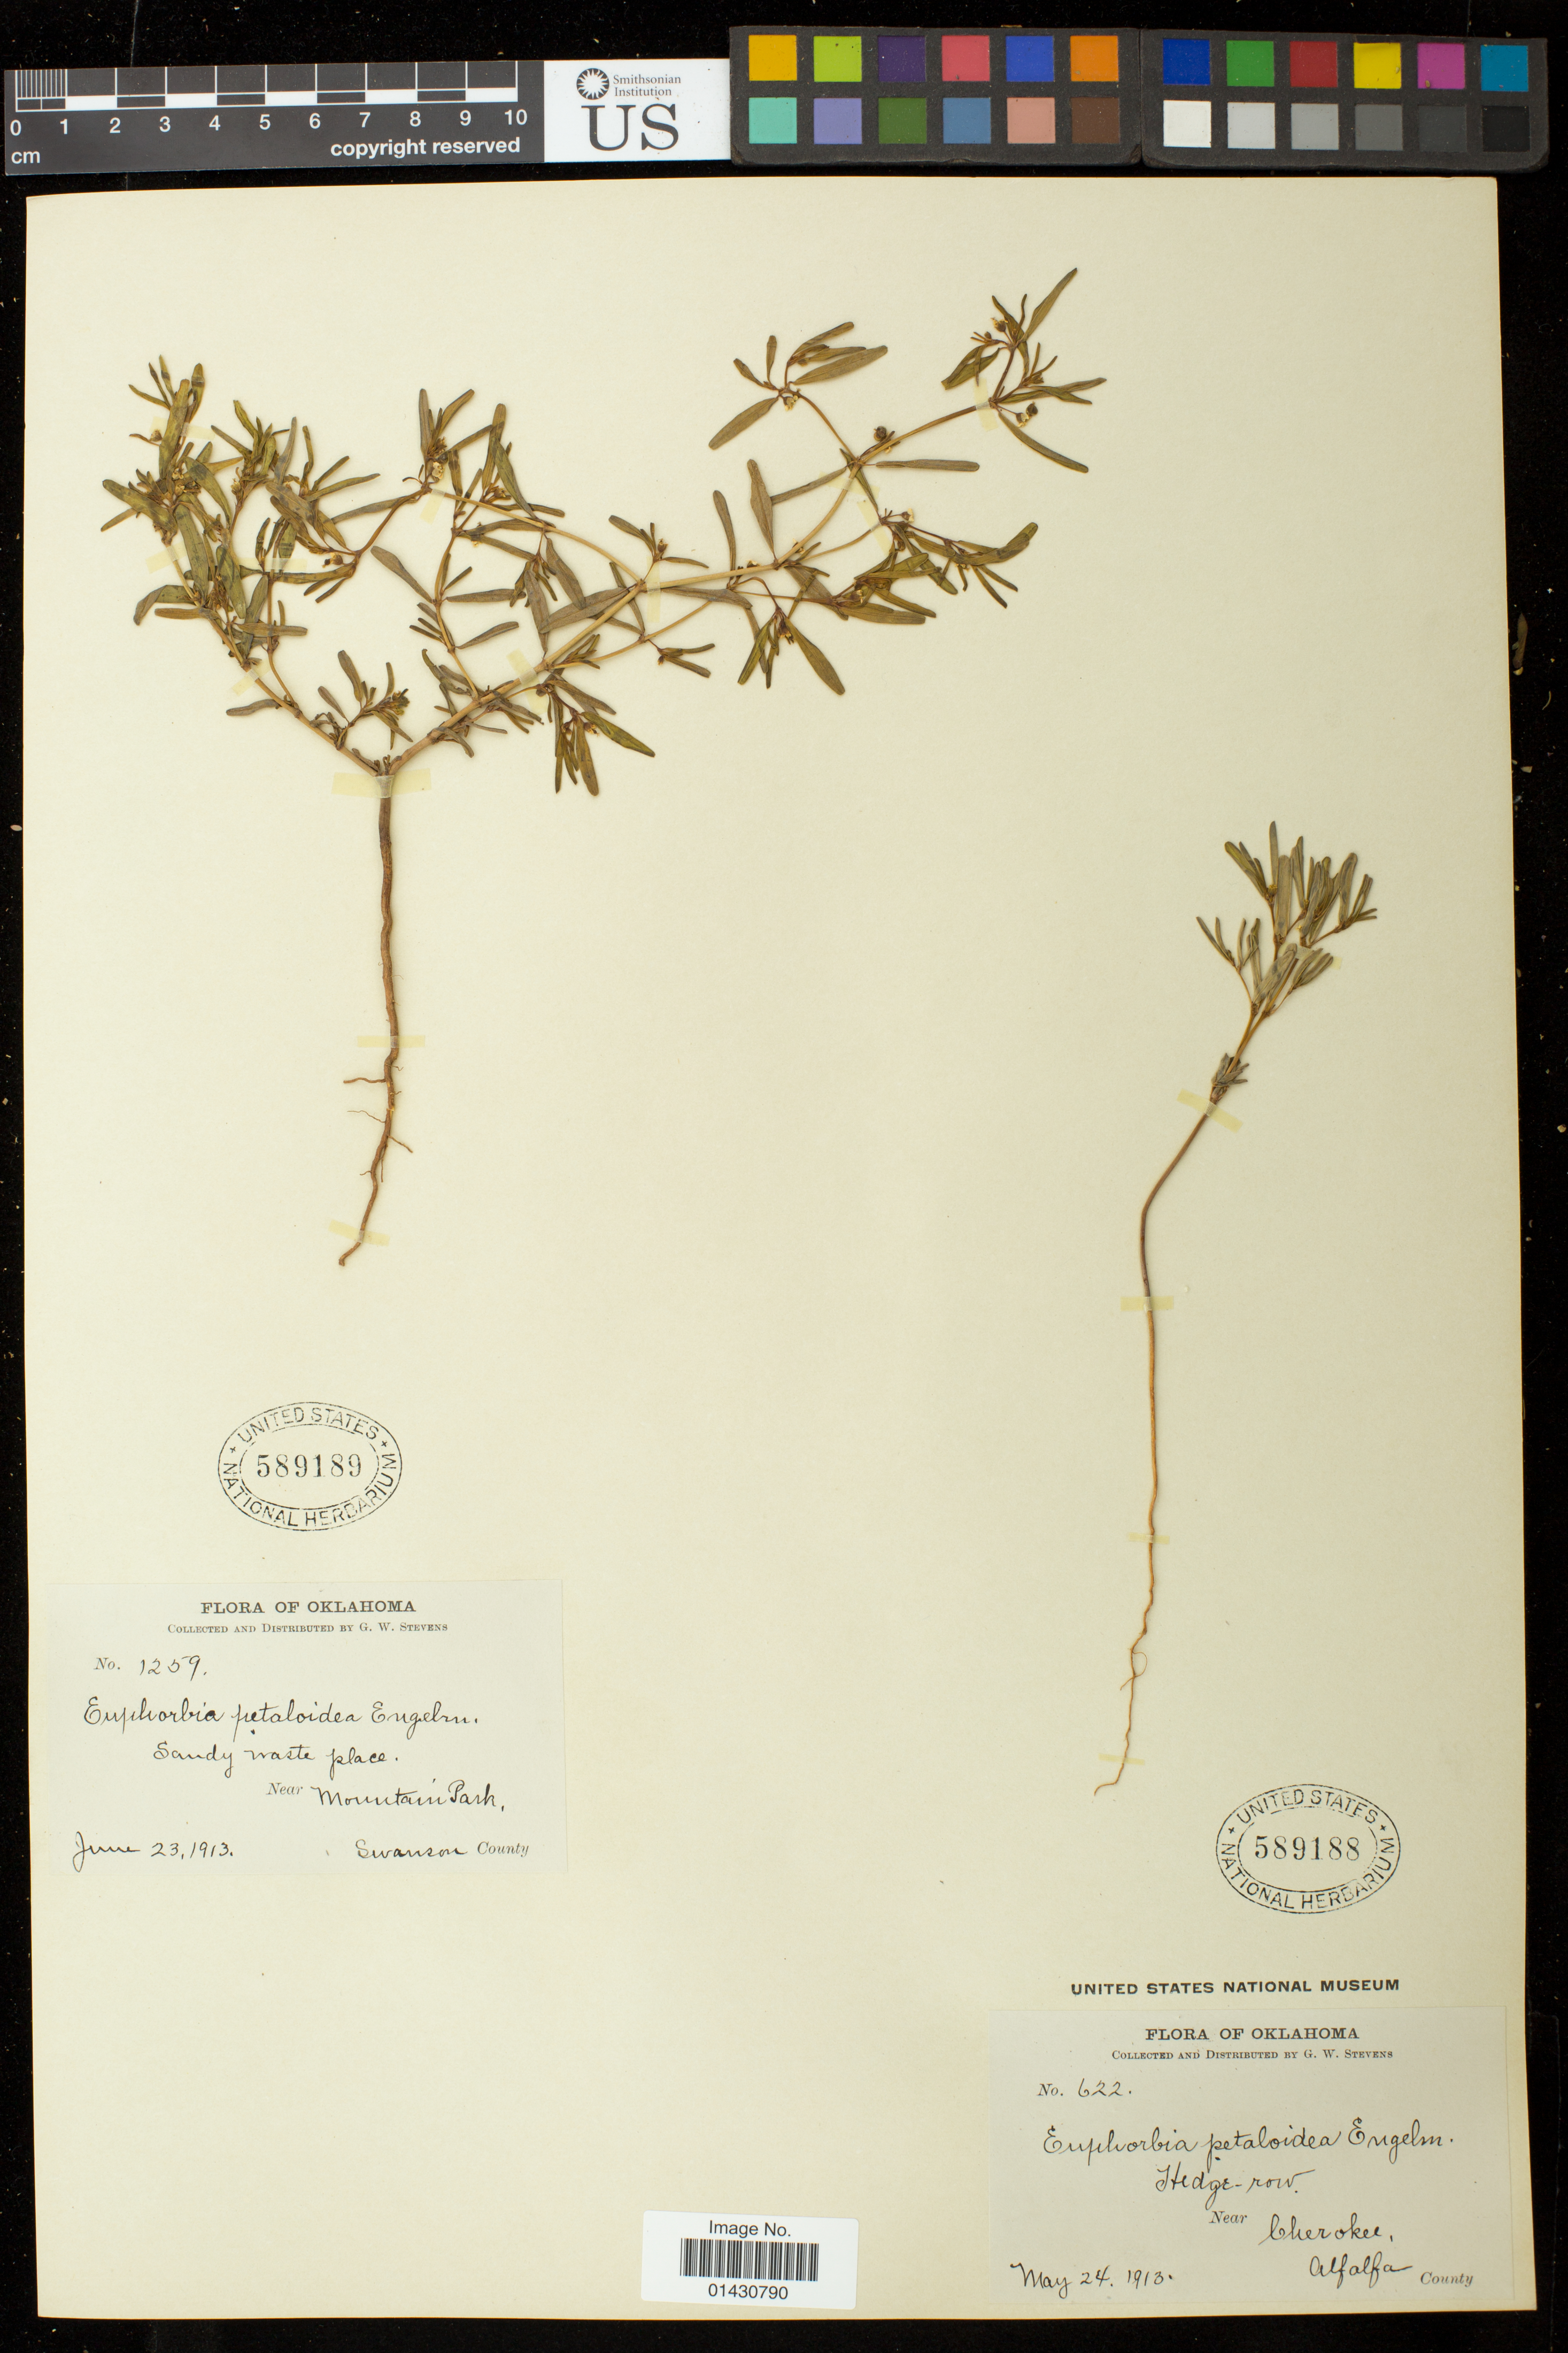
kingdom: Plantae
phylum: Tracheophyta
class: Magnoliopsida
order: Malpighiales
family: Euphorbiaceae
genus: Euphorbia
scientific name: Euphorbia missurica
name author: Raf.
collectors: G. W. Stevens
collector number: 1259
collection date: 1913-06-23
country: United States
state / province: Oklahoma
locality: Mountain Park, Swanson County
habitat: Sandy waste place.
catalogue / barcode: US 589189-2